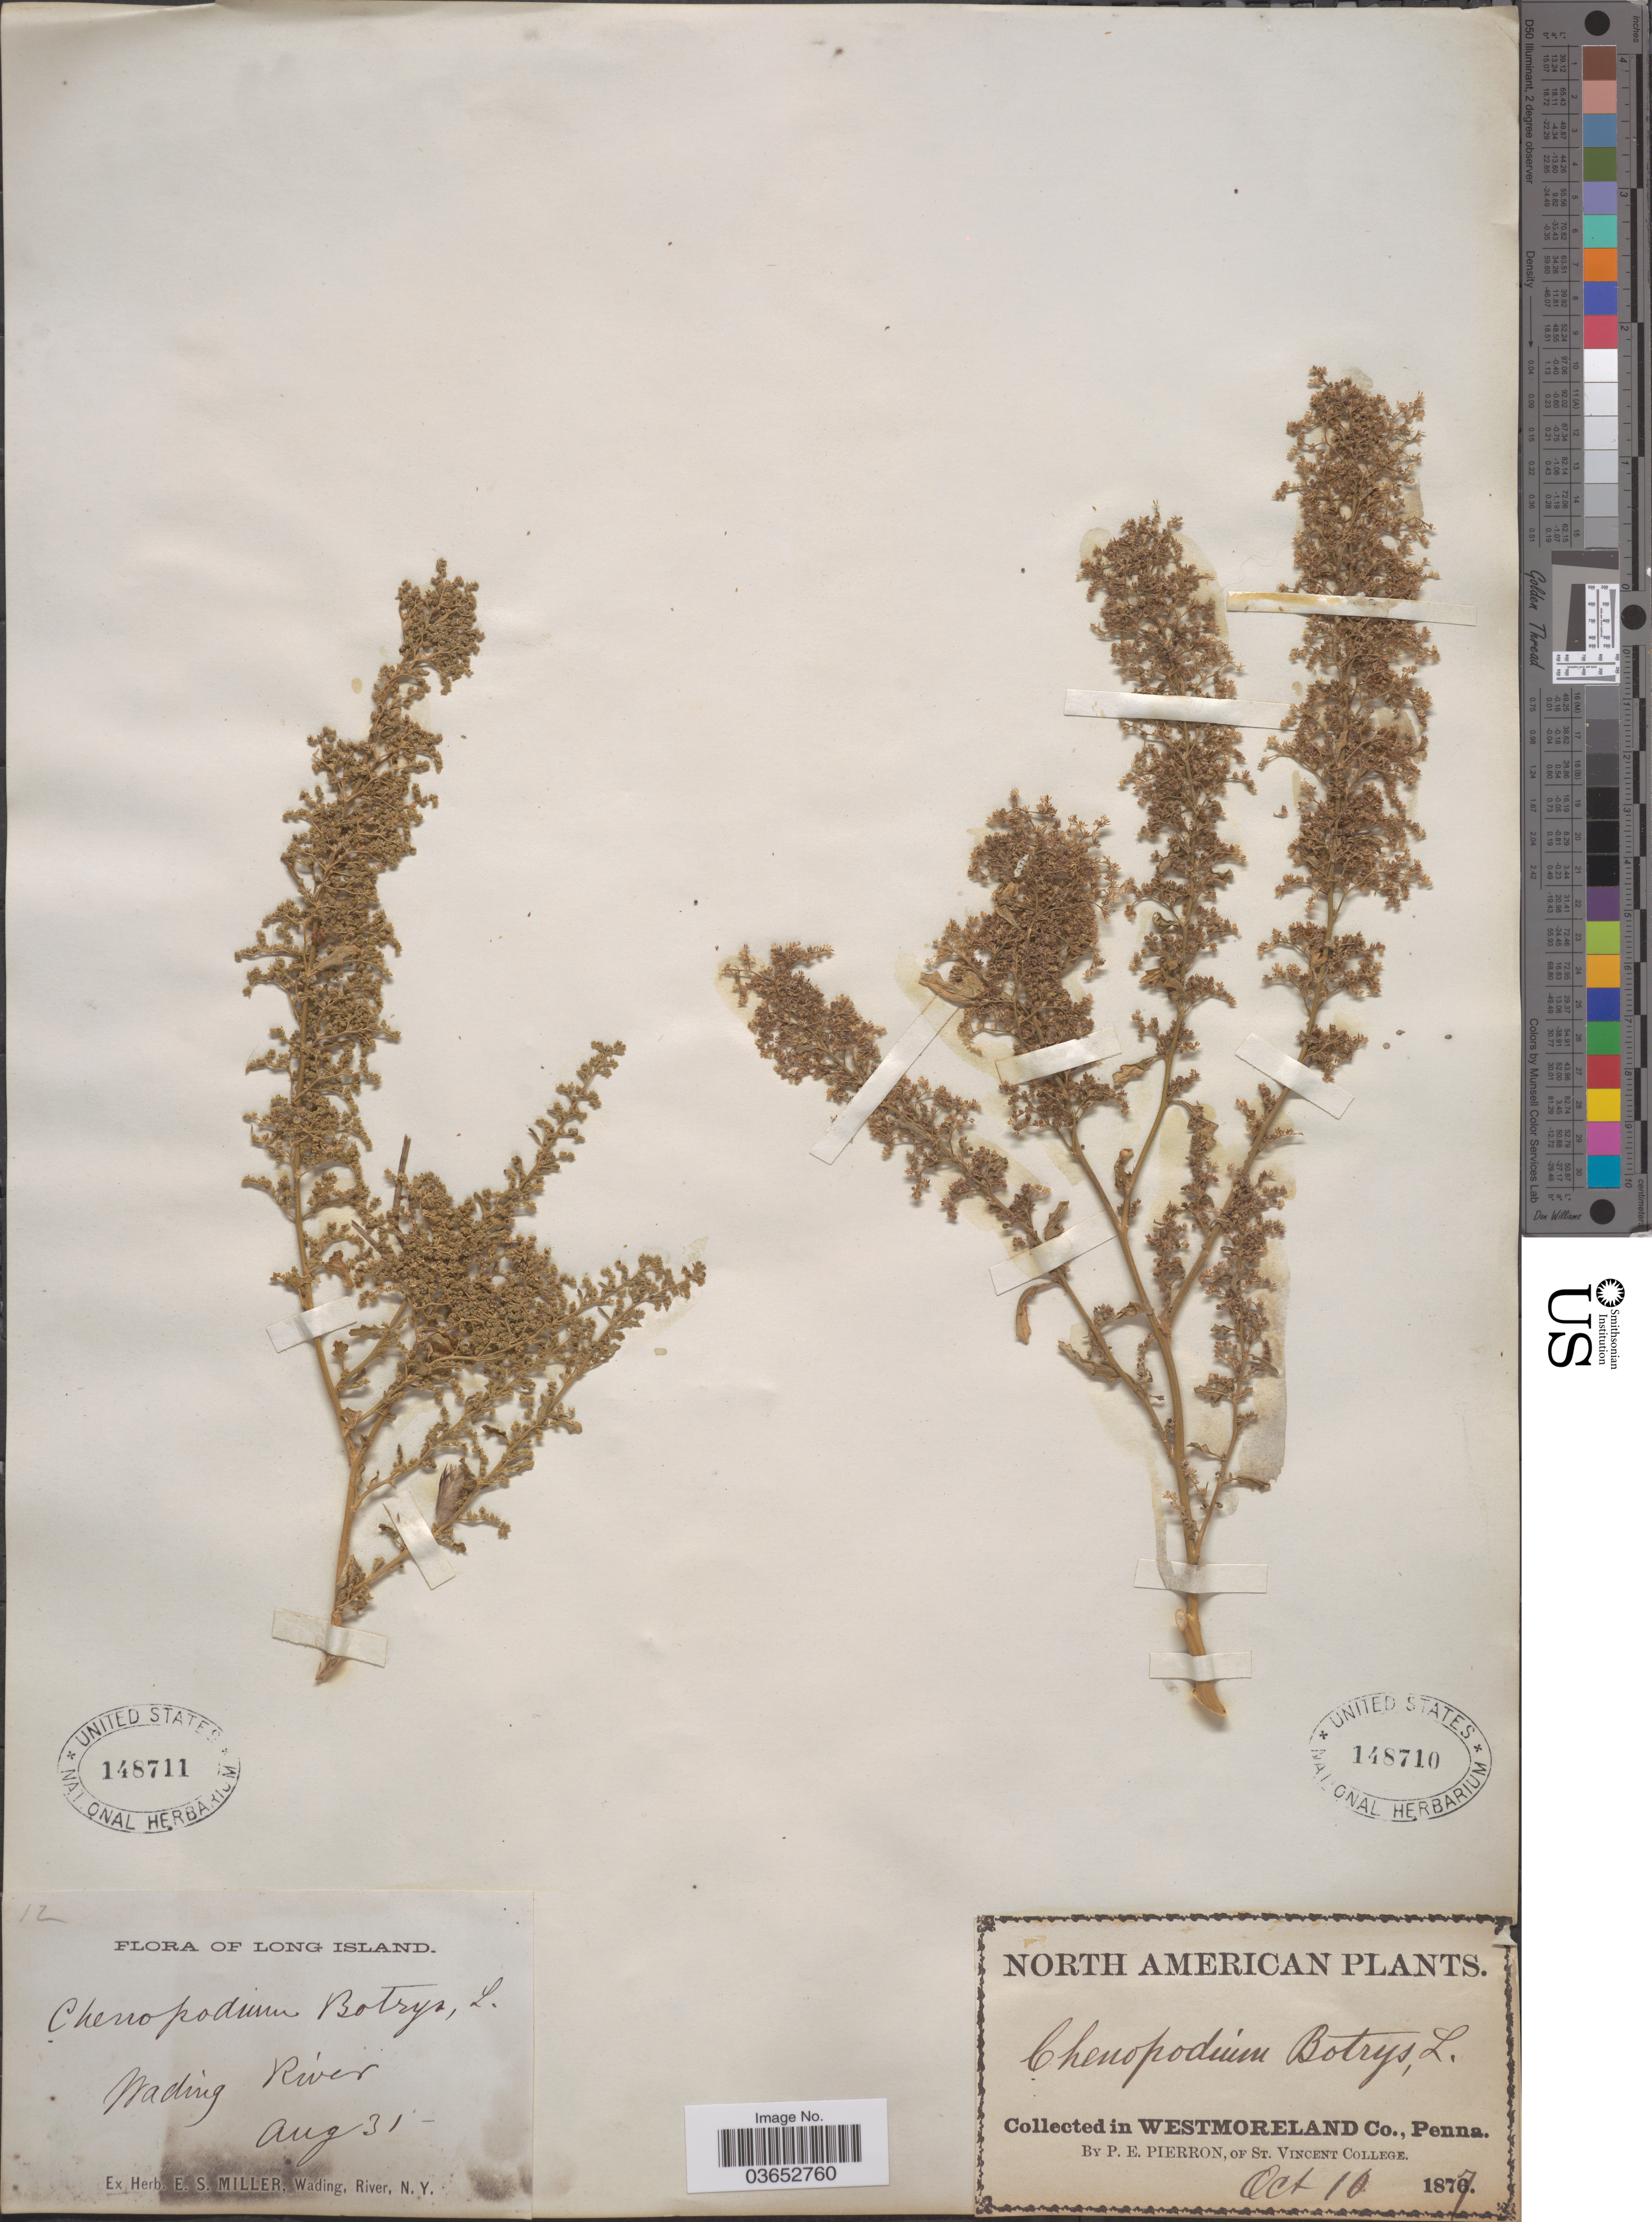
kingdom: Plantae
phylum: Tracheophyta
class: Magnoliopsida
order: Caryophyllales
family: Amaranthaceae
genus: Chenopodium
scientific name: Chenopodium botrys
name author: L.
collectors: P. Pierron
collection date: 1877-10-10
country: United States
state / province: Pennsylvania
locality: Westmoreland Co.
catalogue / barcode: US 148710